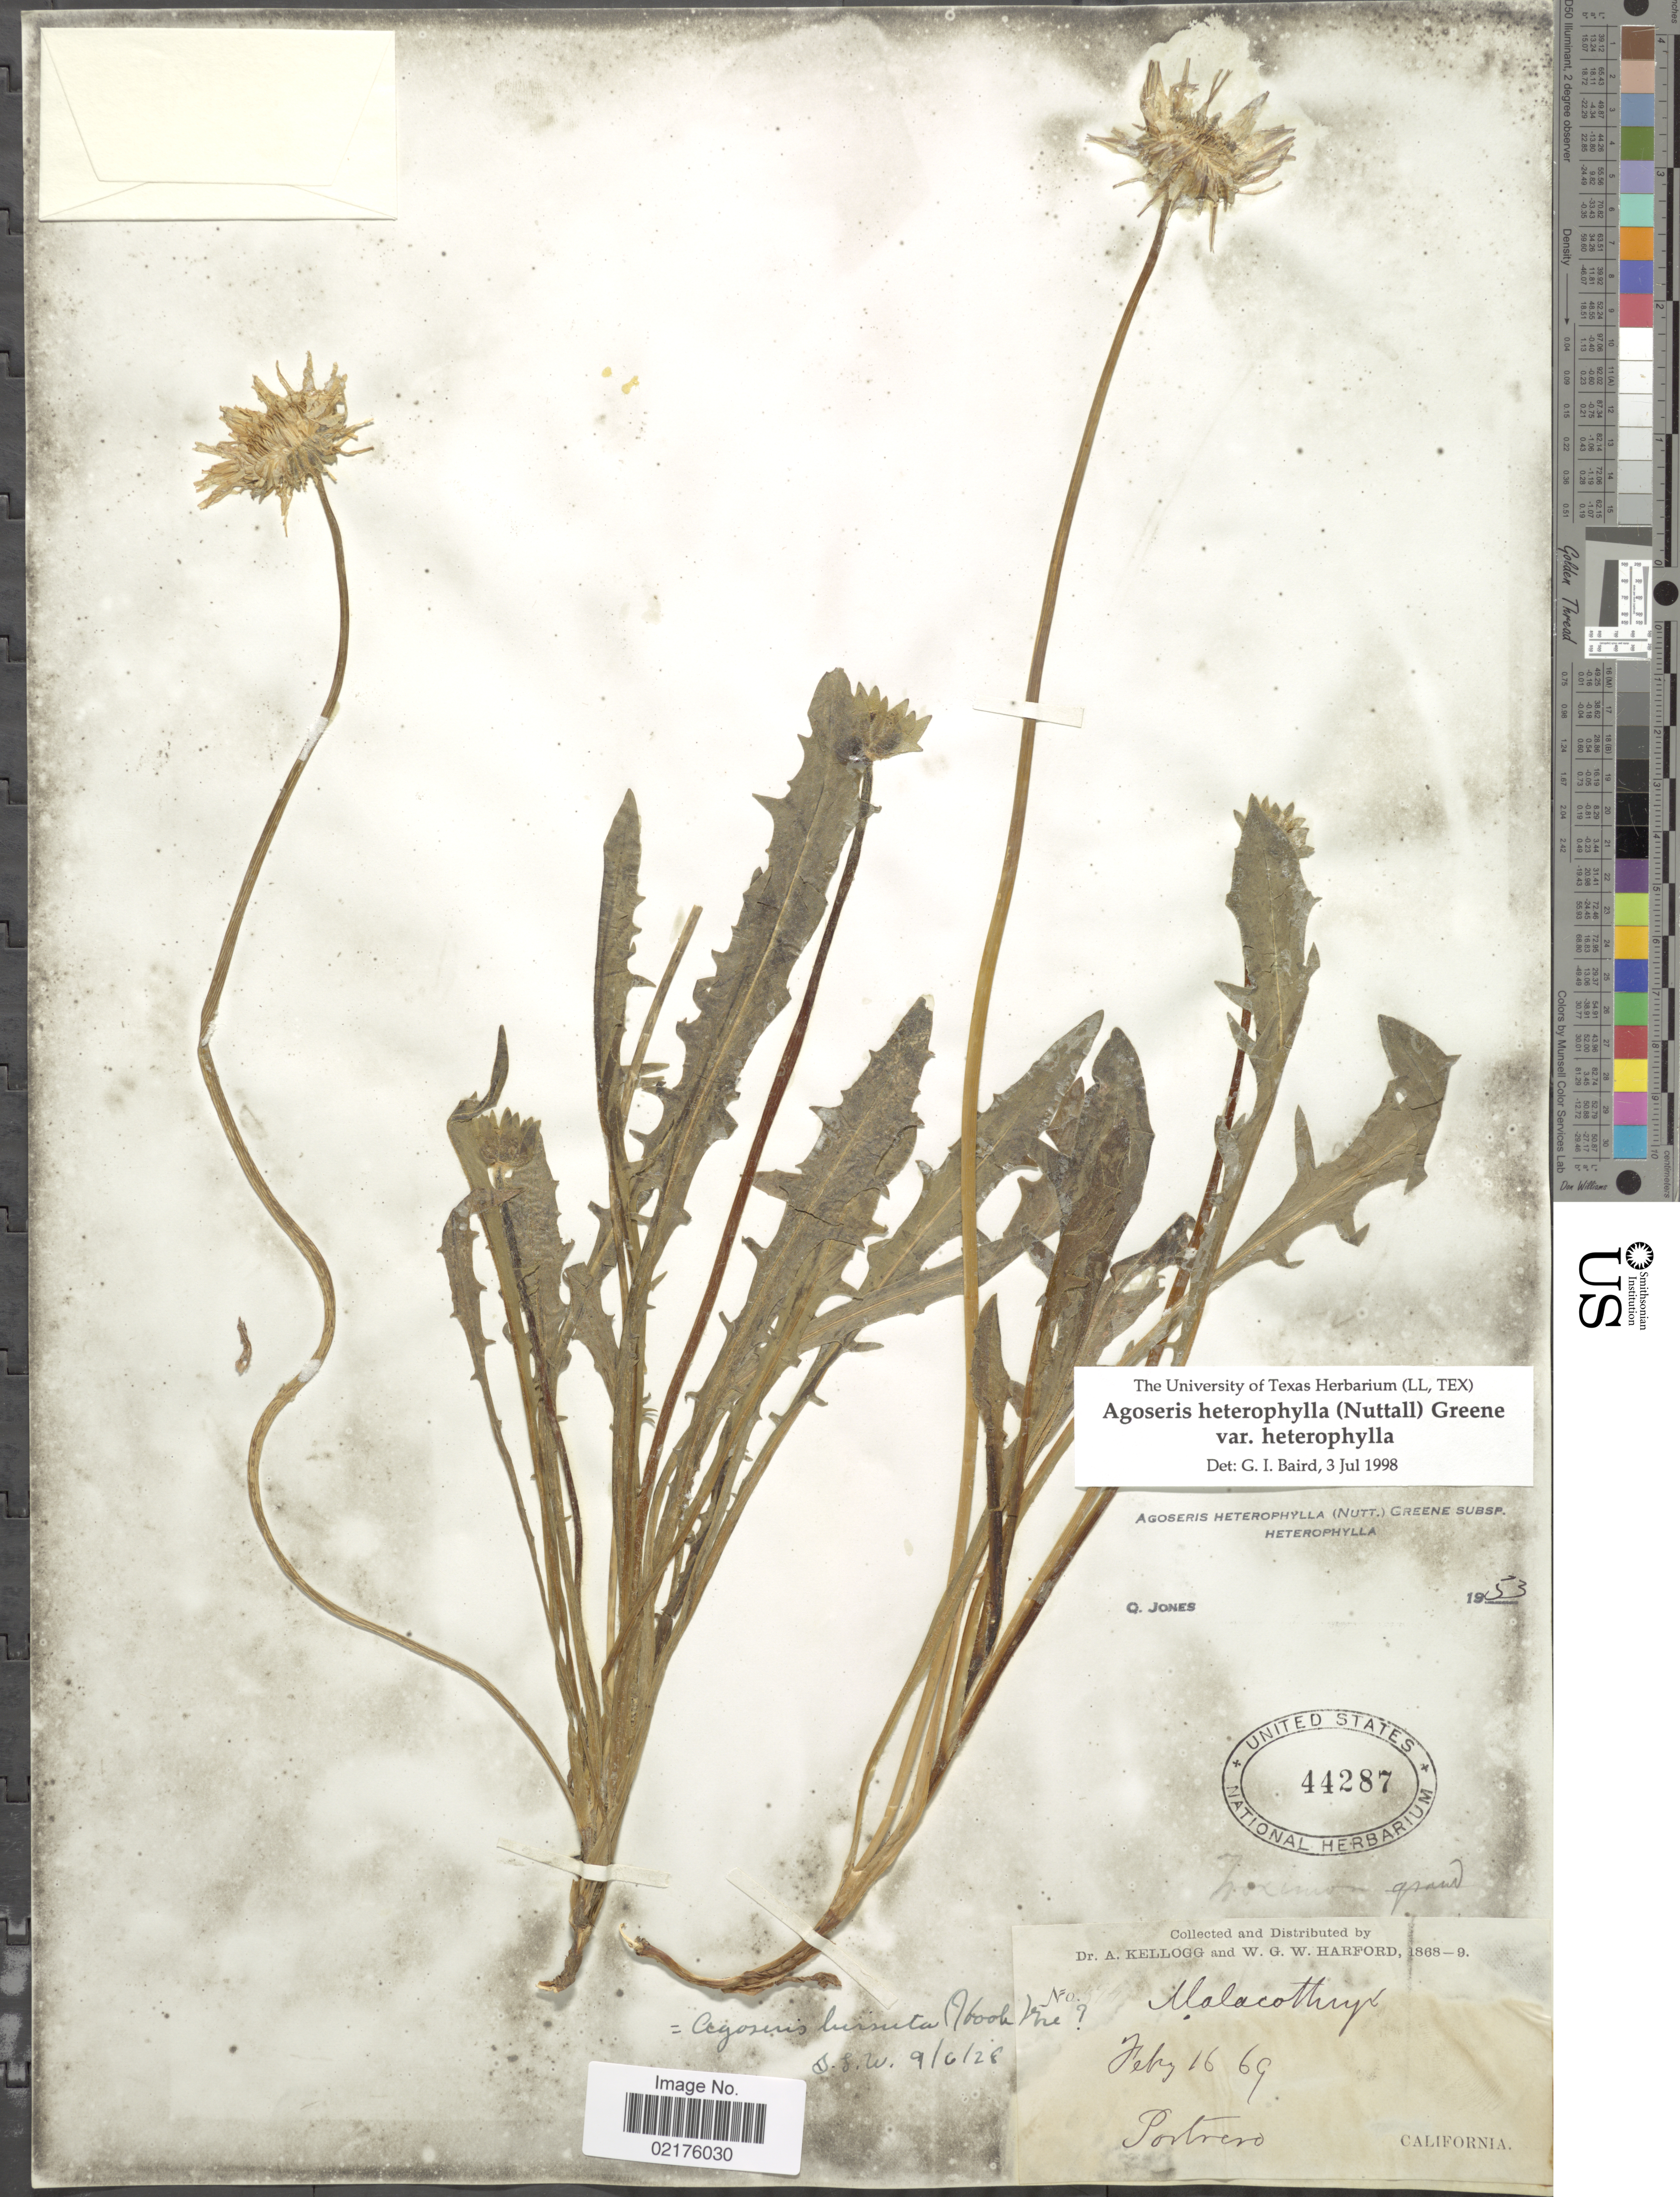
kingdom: Plantae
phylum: Tracheophyta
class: Magnoliopsida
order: Asterales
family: Asteraceae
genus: Agoseris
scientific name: Agoseris heterophylla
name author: (Nutt.) Greene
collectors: A. Kellogg & W. G. W. Harford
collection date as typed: Transcribed d/m/y: 16/2/69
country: United States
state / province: California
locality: Portrero, California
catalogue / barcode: US 44287